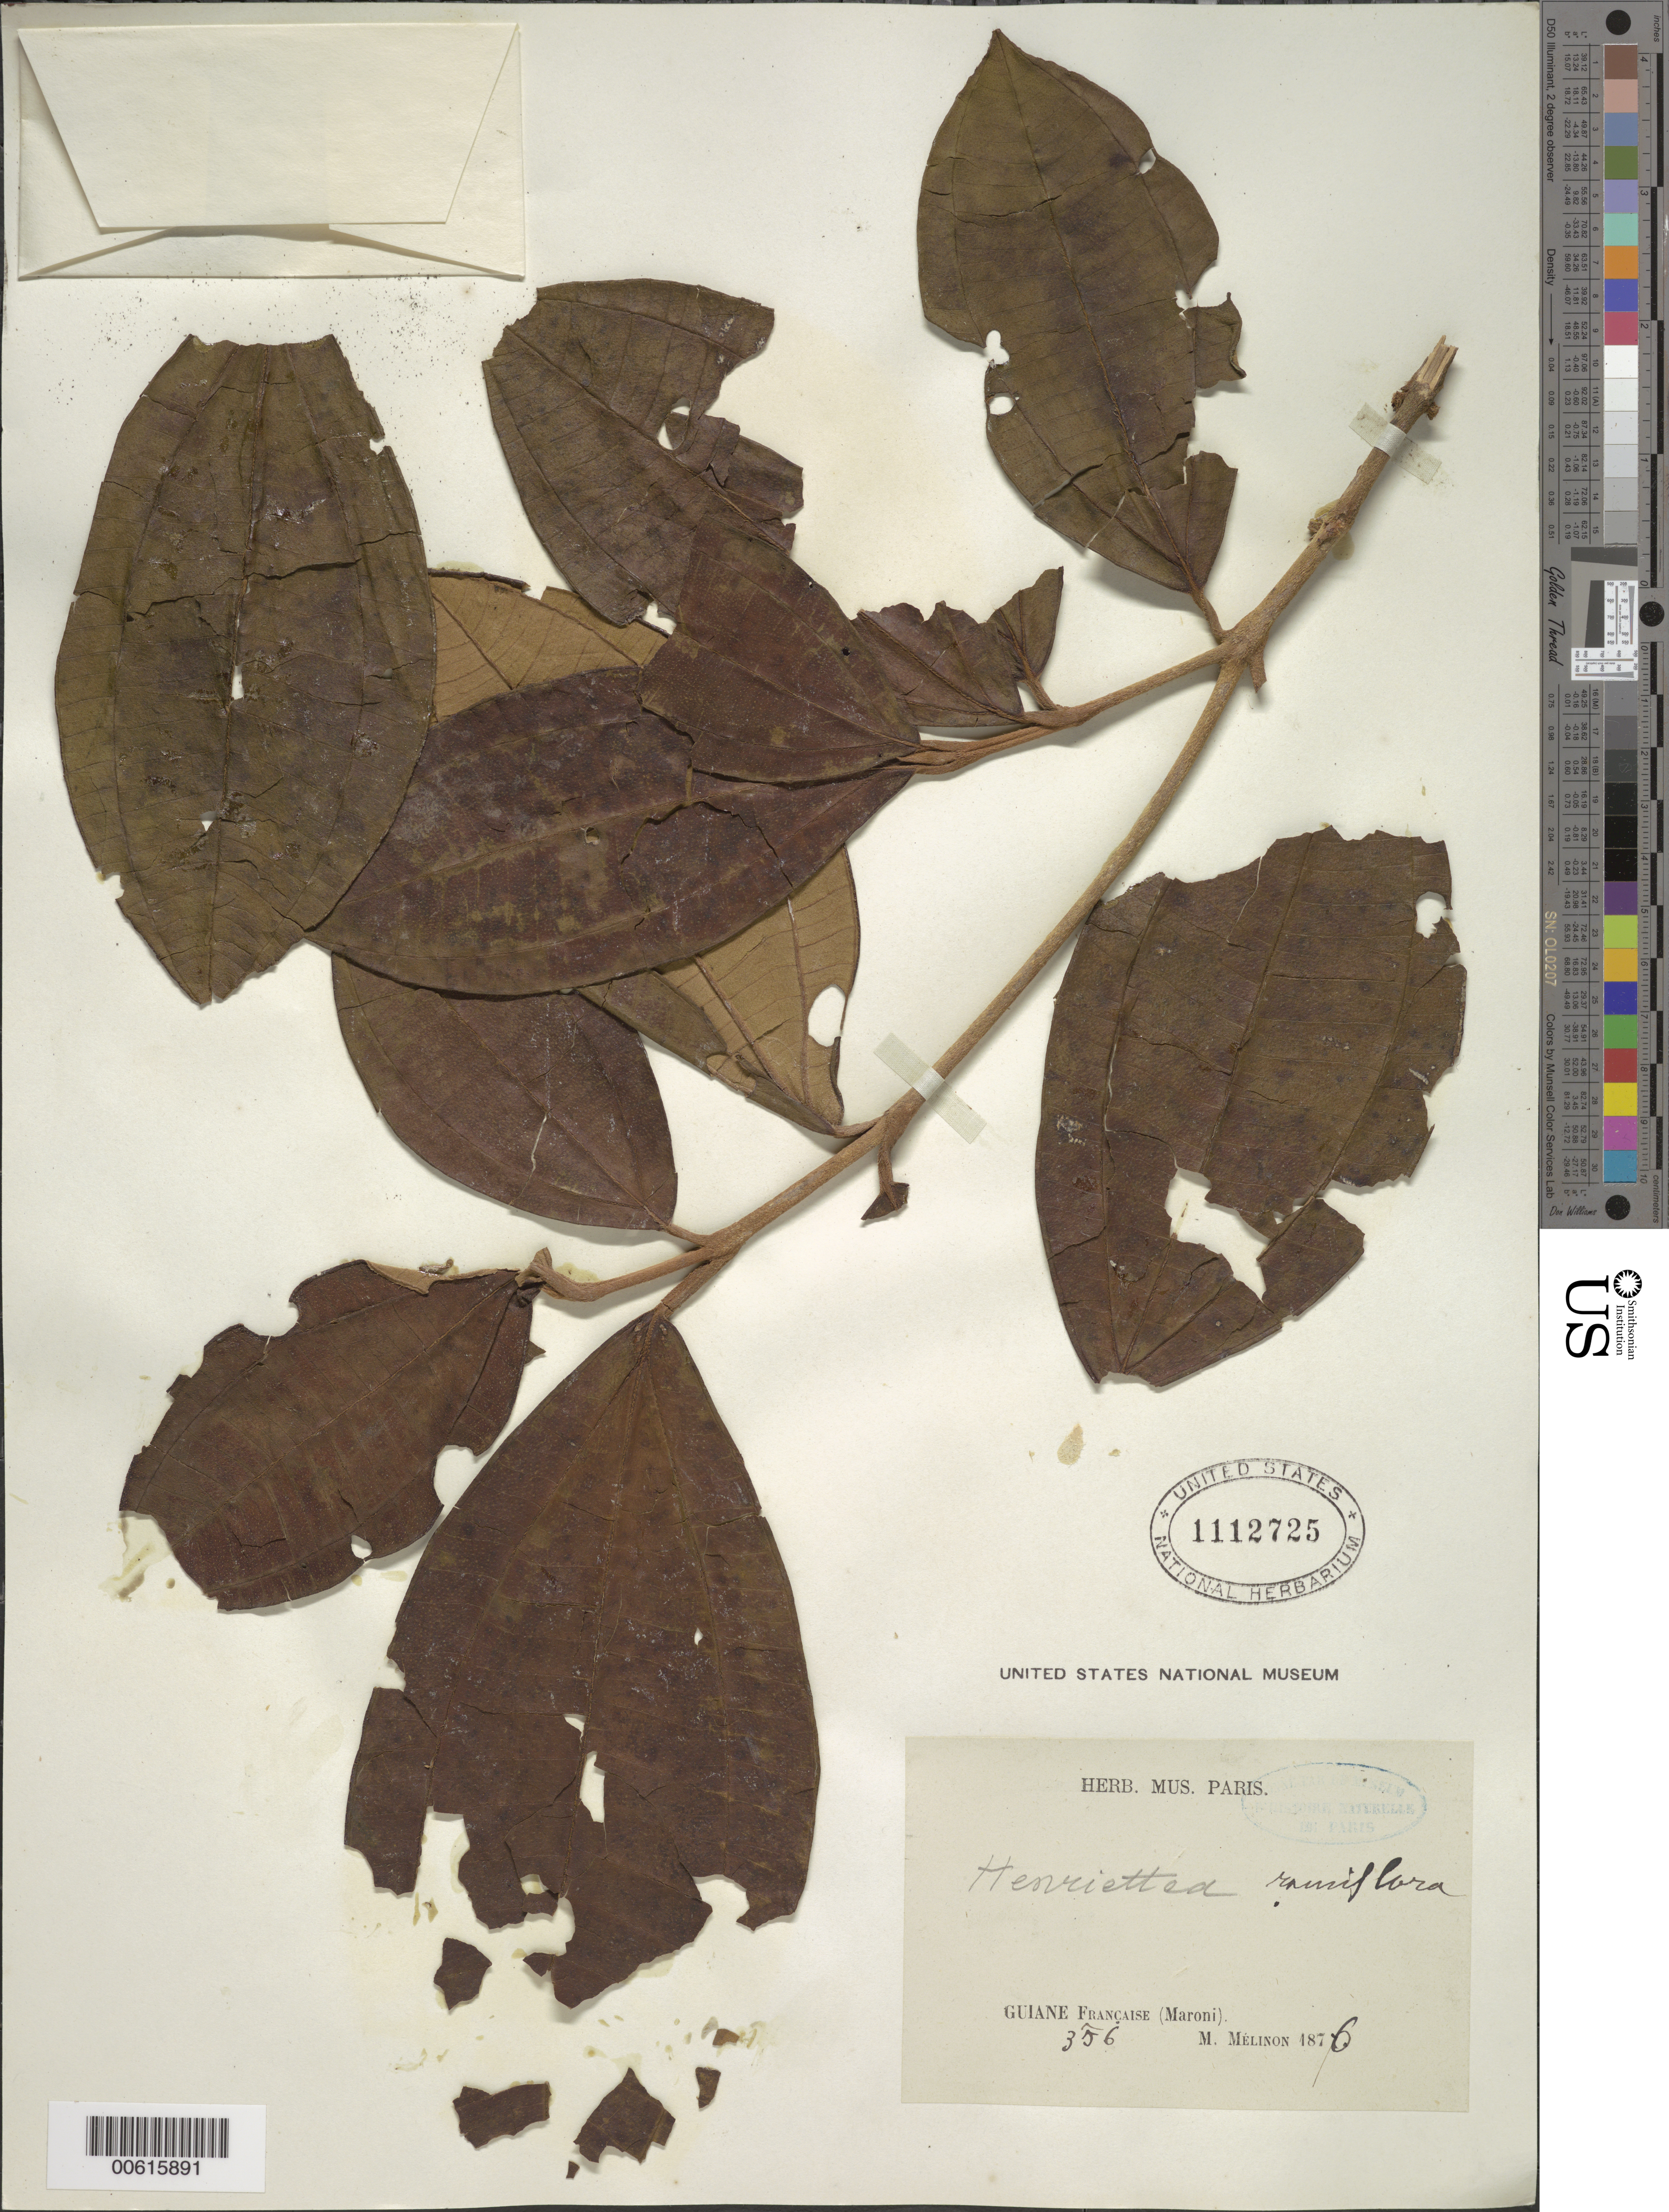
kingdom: Plantae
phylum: Tracheophyta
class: Magnoliopsida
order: Myrtales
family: Melastomataceae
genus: Henriettea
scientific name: Henriettea ramiflora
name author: (Sw.) DC.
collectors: E. Mélinon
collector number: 356 ?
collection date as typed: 1876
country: French Guiana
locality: Maroni R.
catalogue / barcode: US 1112725